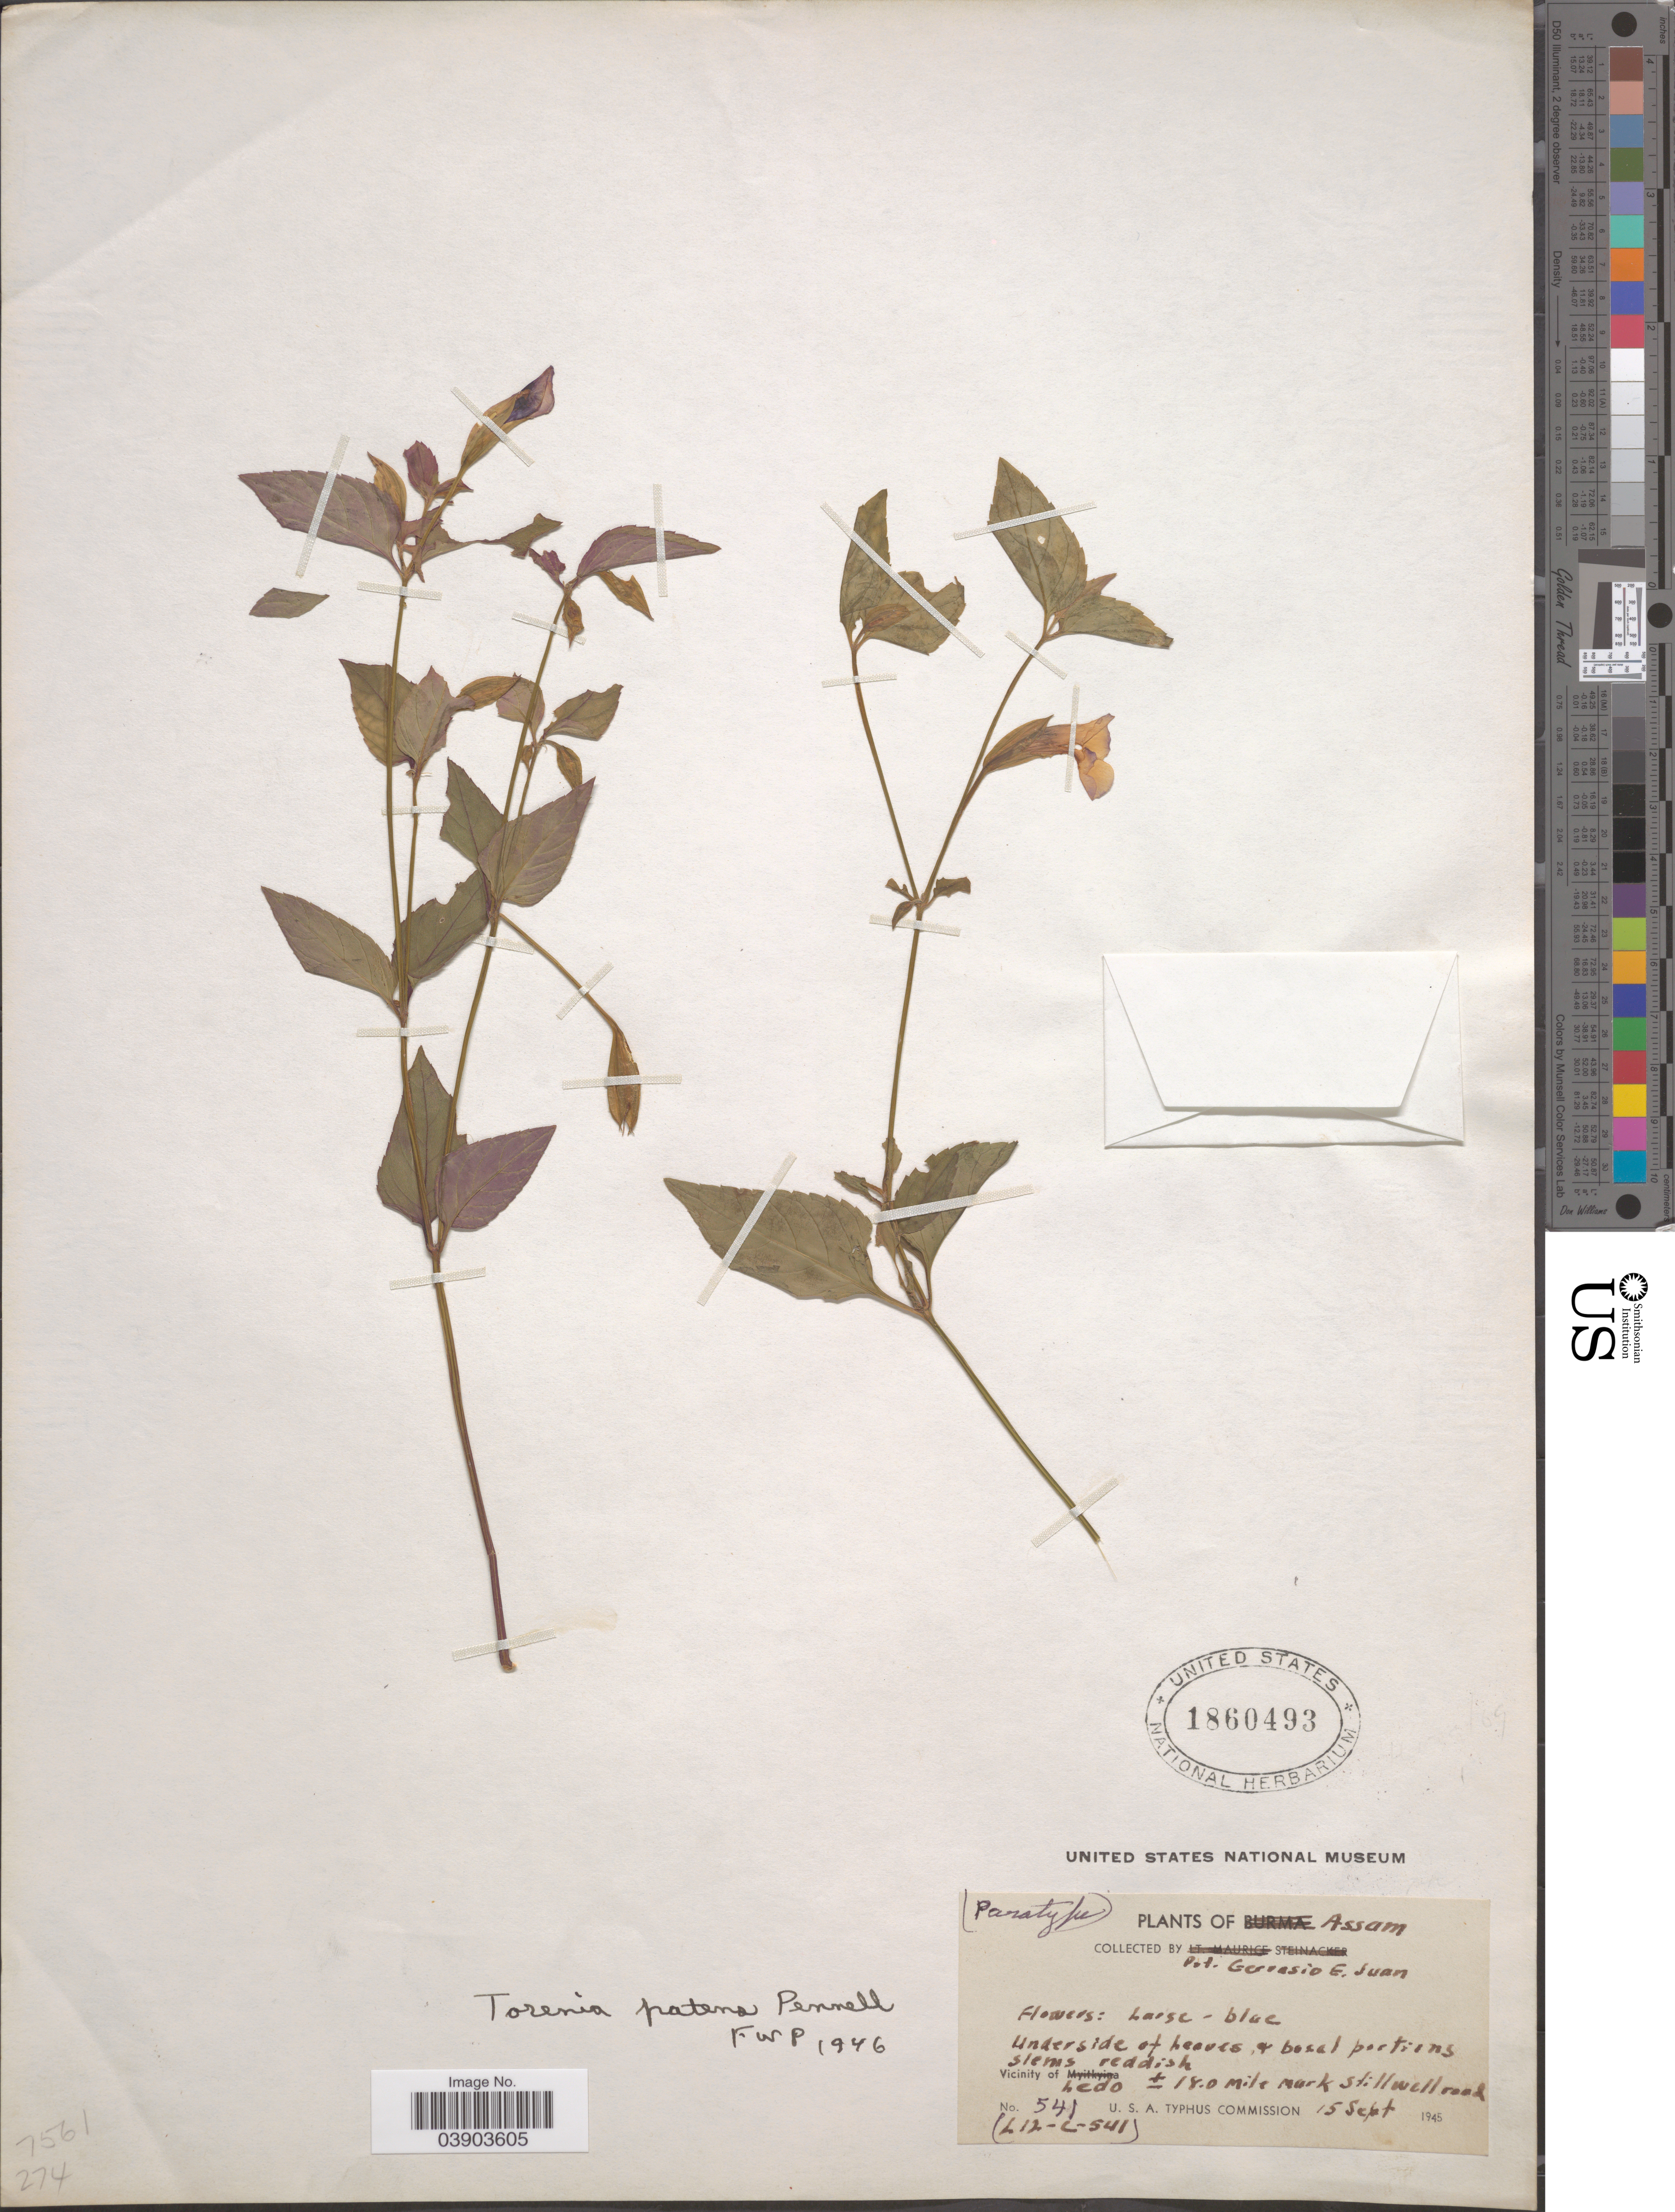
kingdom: Plantae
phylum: Tracheophyta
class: Magnoliopsida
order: Lamiales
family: Linderniaceae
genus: Torenia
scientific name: Torenia patens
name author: Pennell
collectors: G. Juan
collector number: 541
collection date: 1945-09-15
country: India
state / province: Assam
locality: Vicinity of Ledo ± 18.0 mile mark Stillwell road.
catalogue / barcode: US 1860493